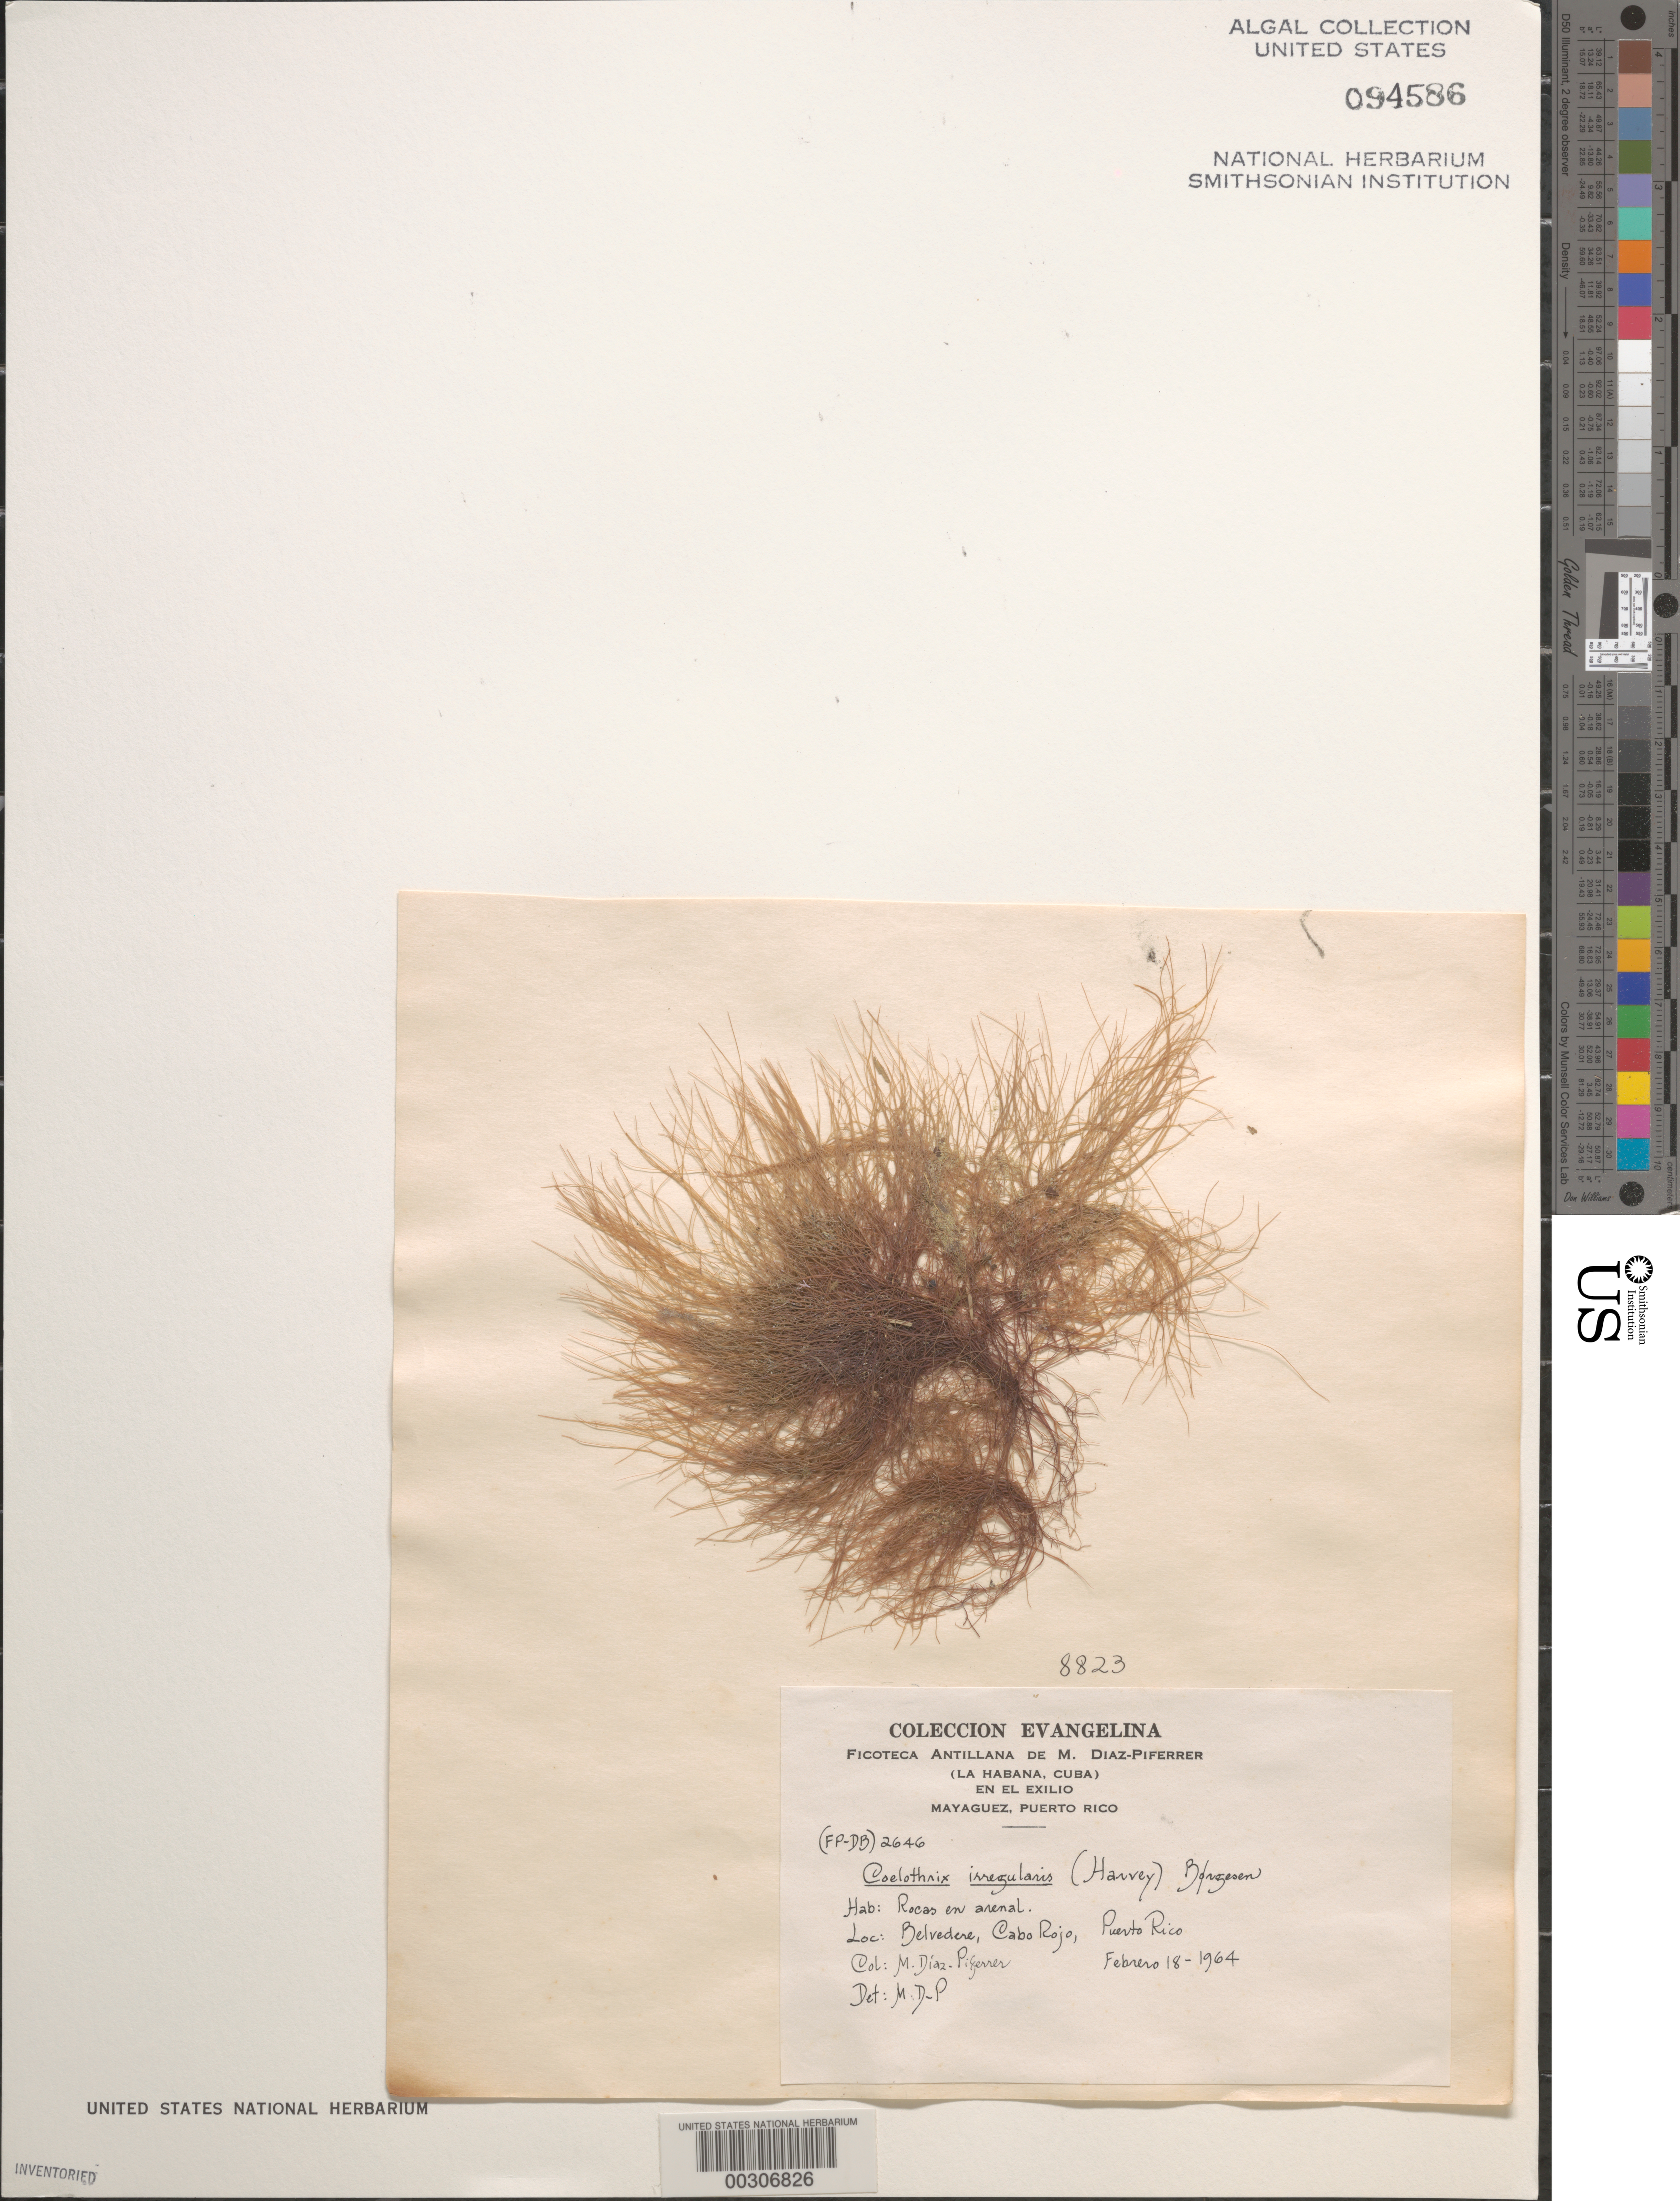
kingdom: Plantae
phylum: Rhodophyta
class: Florideophyceae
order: Rhodymeniales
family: Champiaceae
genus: Coelothrix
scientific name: Coelothrix irregularis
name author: (Harv.) Børgesen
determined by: Diaz-Piferrer, M.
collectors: M. Diaz-Piferrer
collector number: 8823 & (FP-DB) 2646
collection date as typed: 18 Feb 1964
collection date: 1964-02-18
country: Puerto Rico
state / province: Cabo Rojo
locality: Belvedere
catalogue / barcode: US 94586